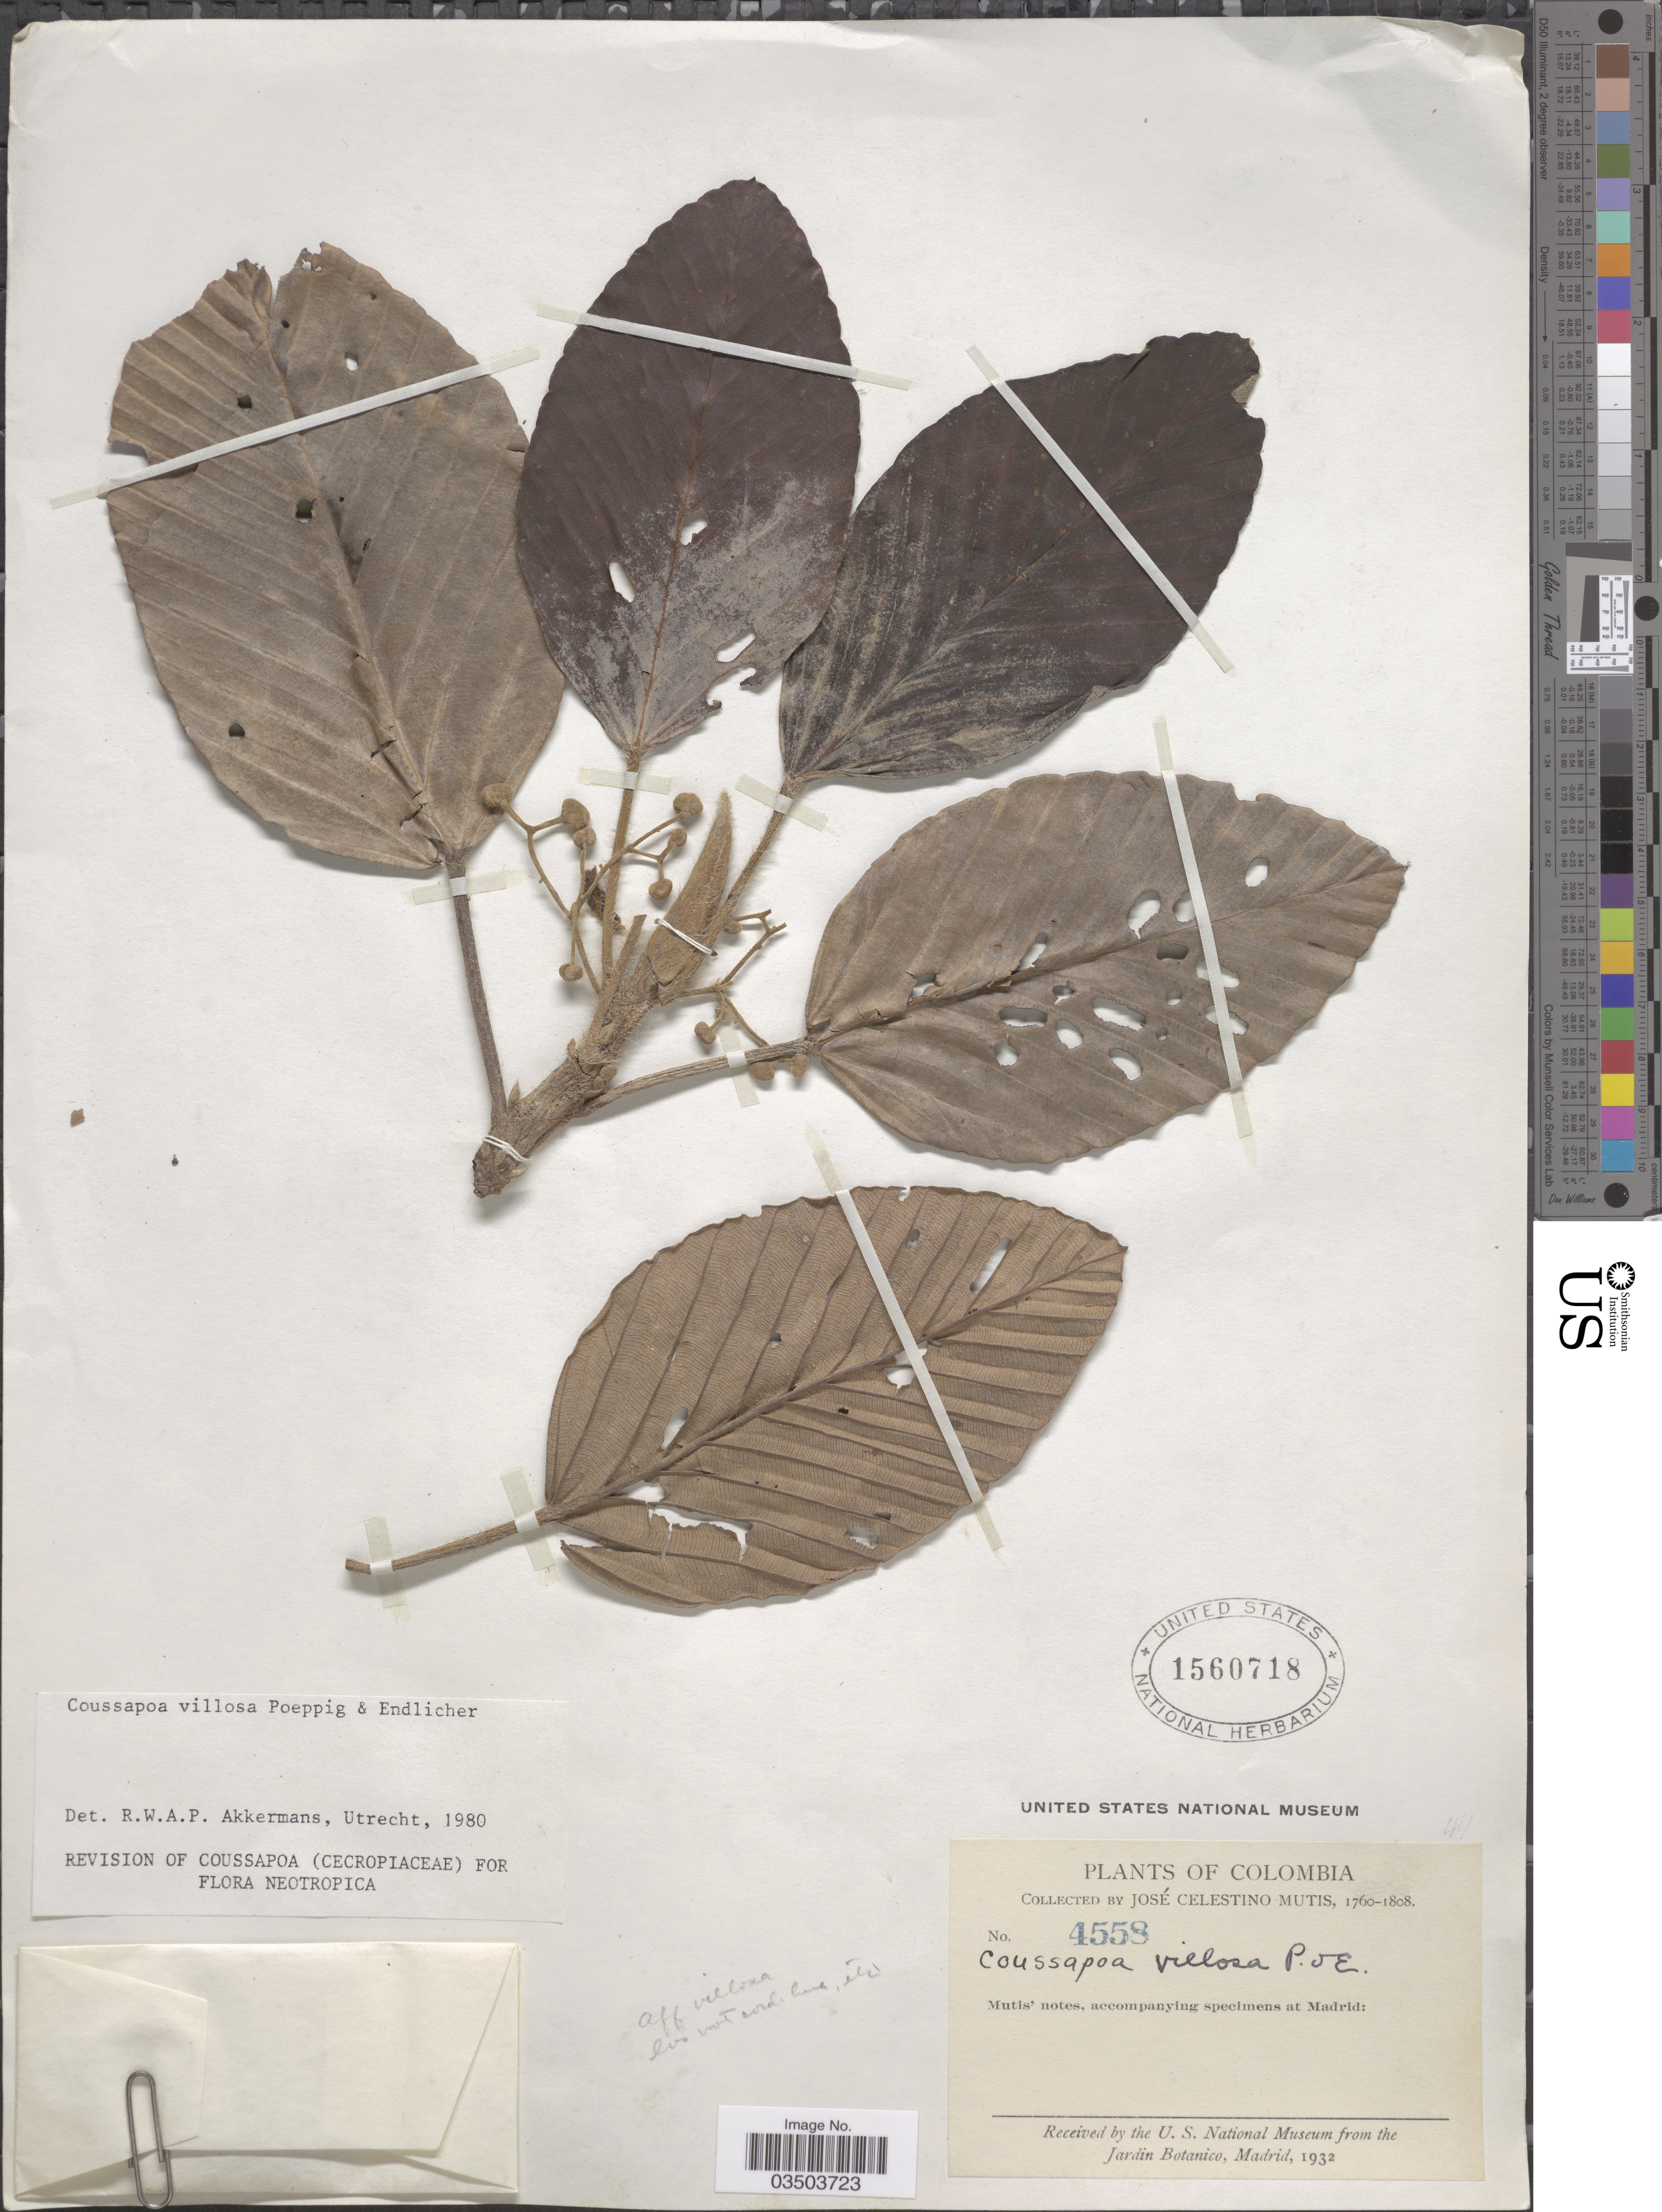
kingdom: Plantae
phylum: Tracheophyta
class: Magnoliopsida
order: Rosales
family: Urticaceae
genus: Coussapoa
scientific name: Coussapoa villosa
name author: Poepp. & Endl.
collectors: J. C. B. Mutis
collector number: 4558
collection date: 1760/1808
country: Colombia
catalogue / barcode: US 1560718